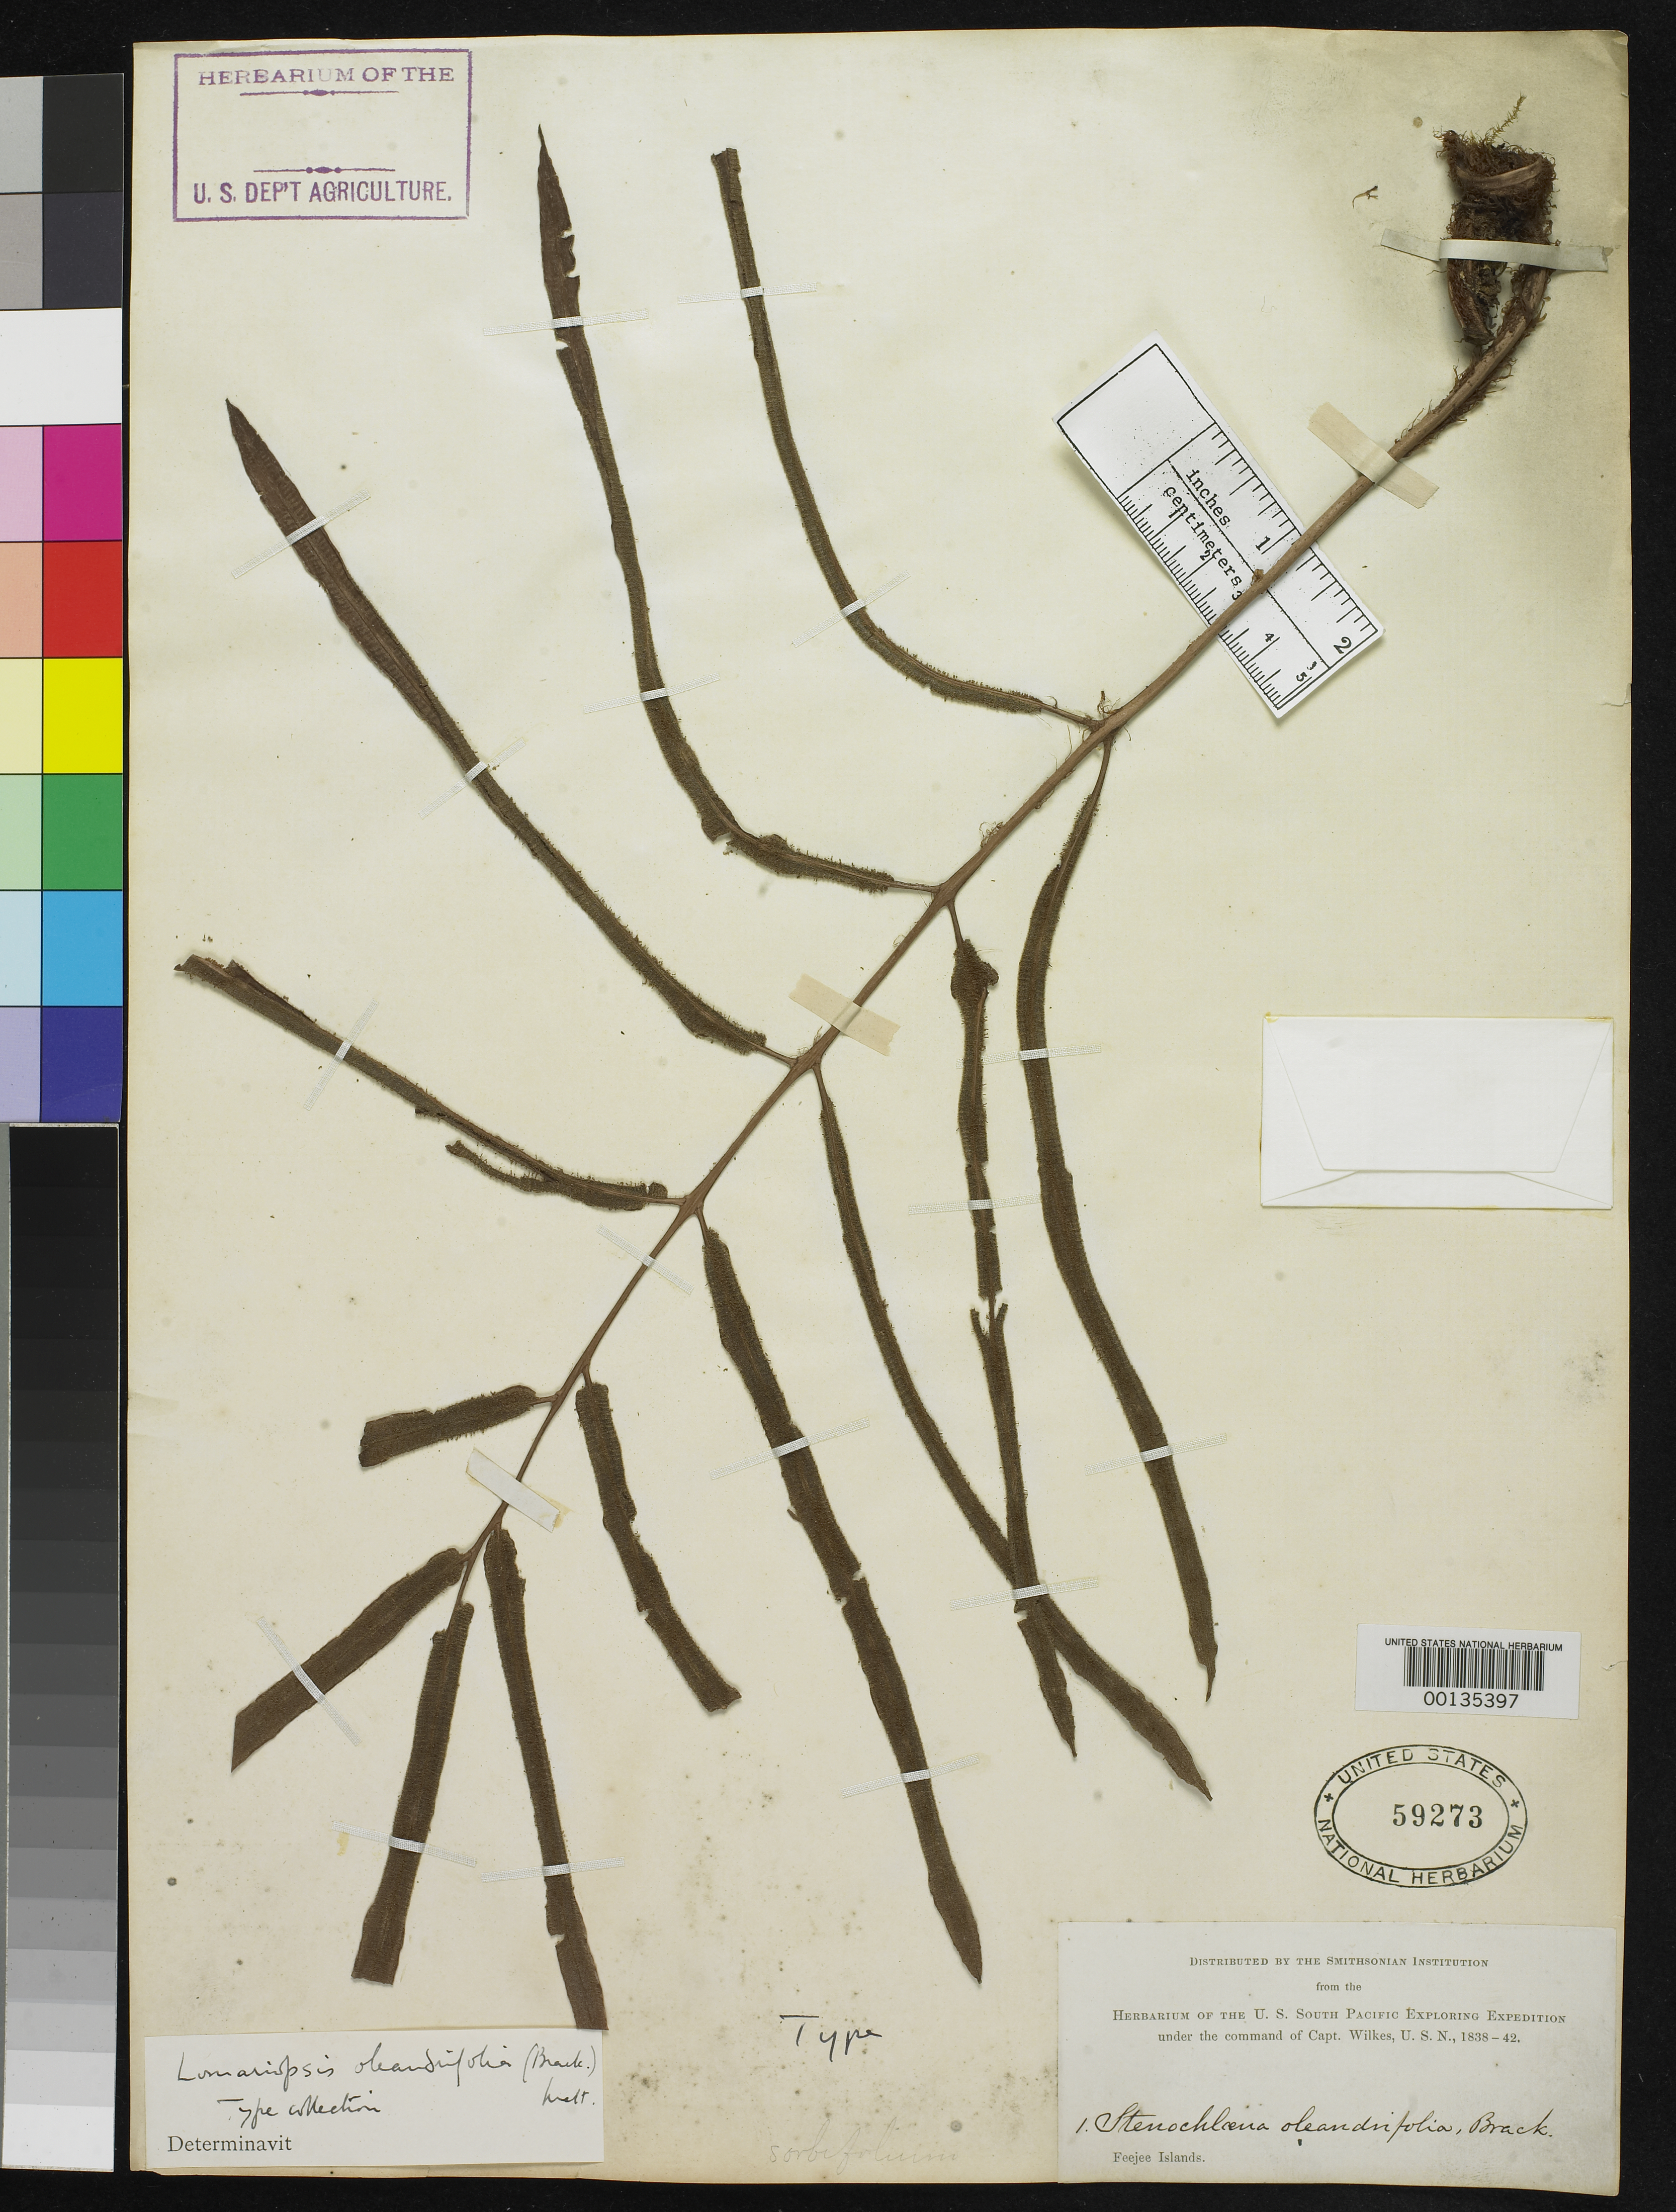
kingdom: Plantae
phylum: Tracheophyta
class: Polypodiopsida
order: Polypodiales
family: Blechnaceae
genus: Stenochlaena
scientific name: Stenochlaena oleandrifolia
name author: Brack. in Wilkes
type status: Holotype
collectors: Wilkes Explor. Exped.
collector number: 1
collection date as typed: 1838 to -- --- 1842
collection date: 1838/1842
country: Fiji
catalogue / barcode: US 59273